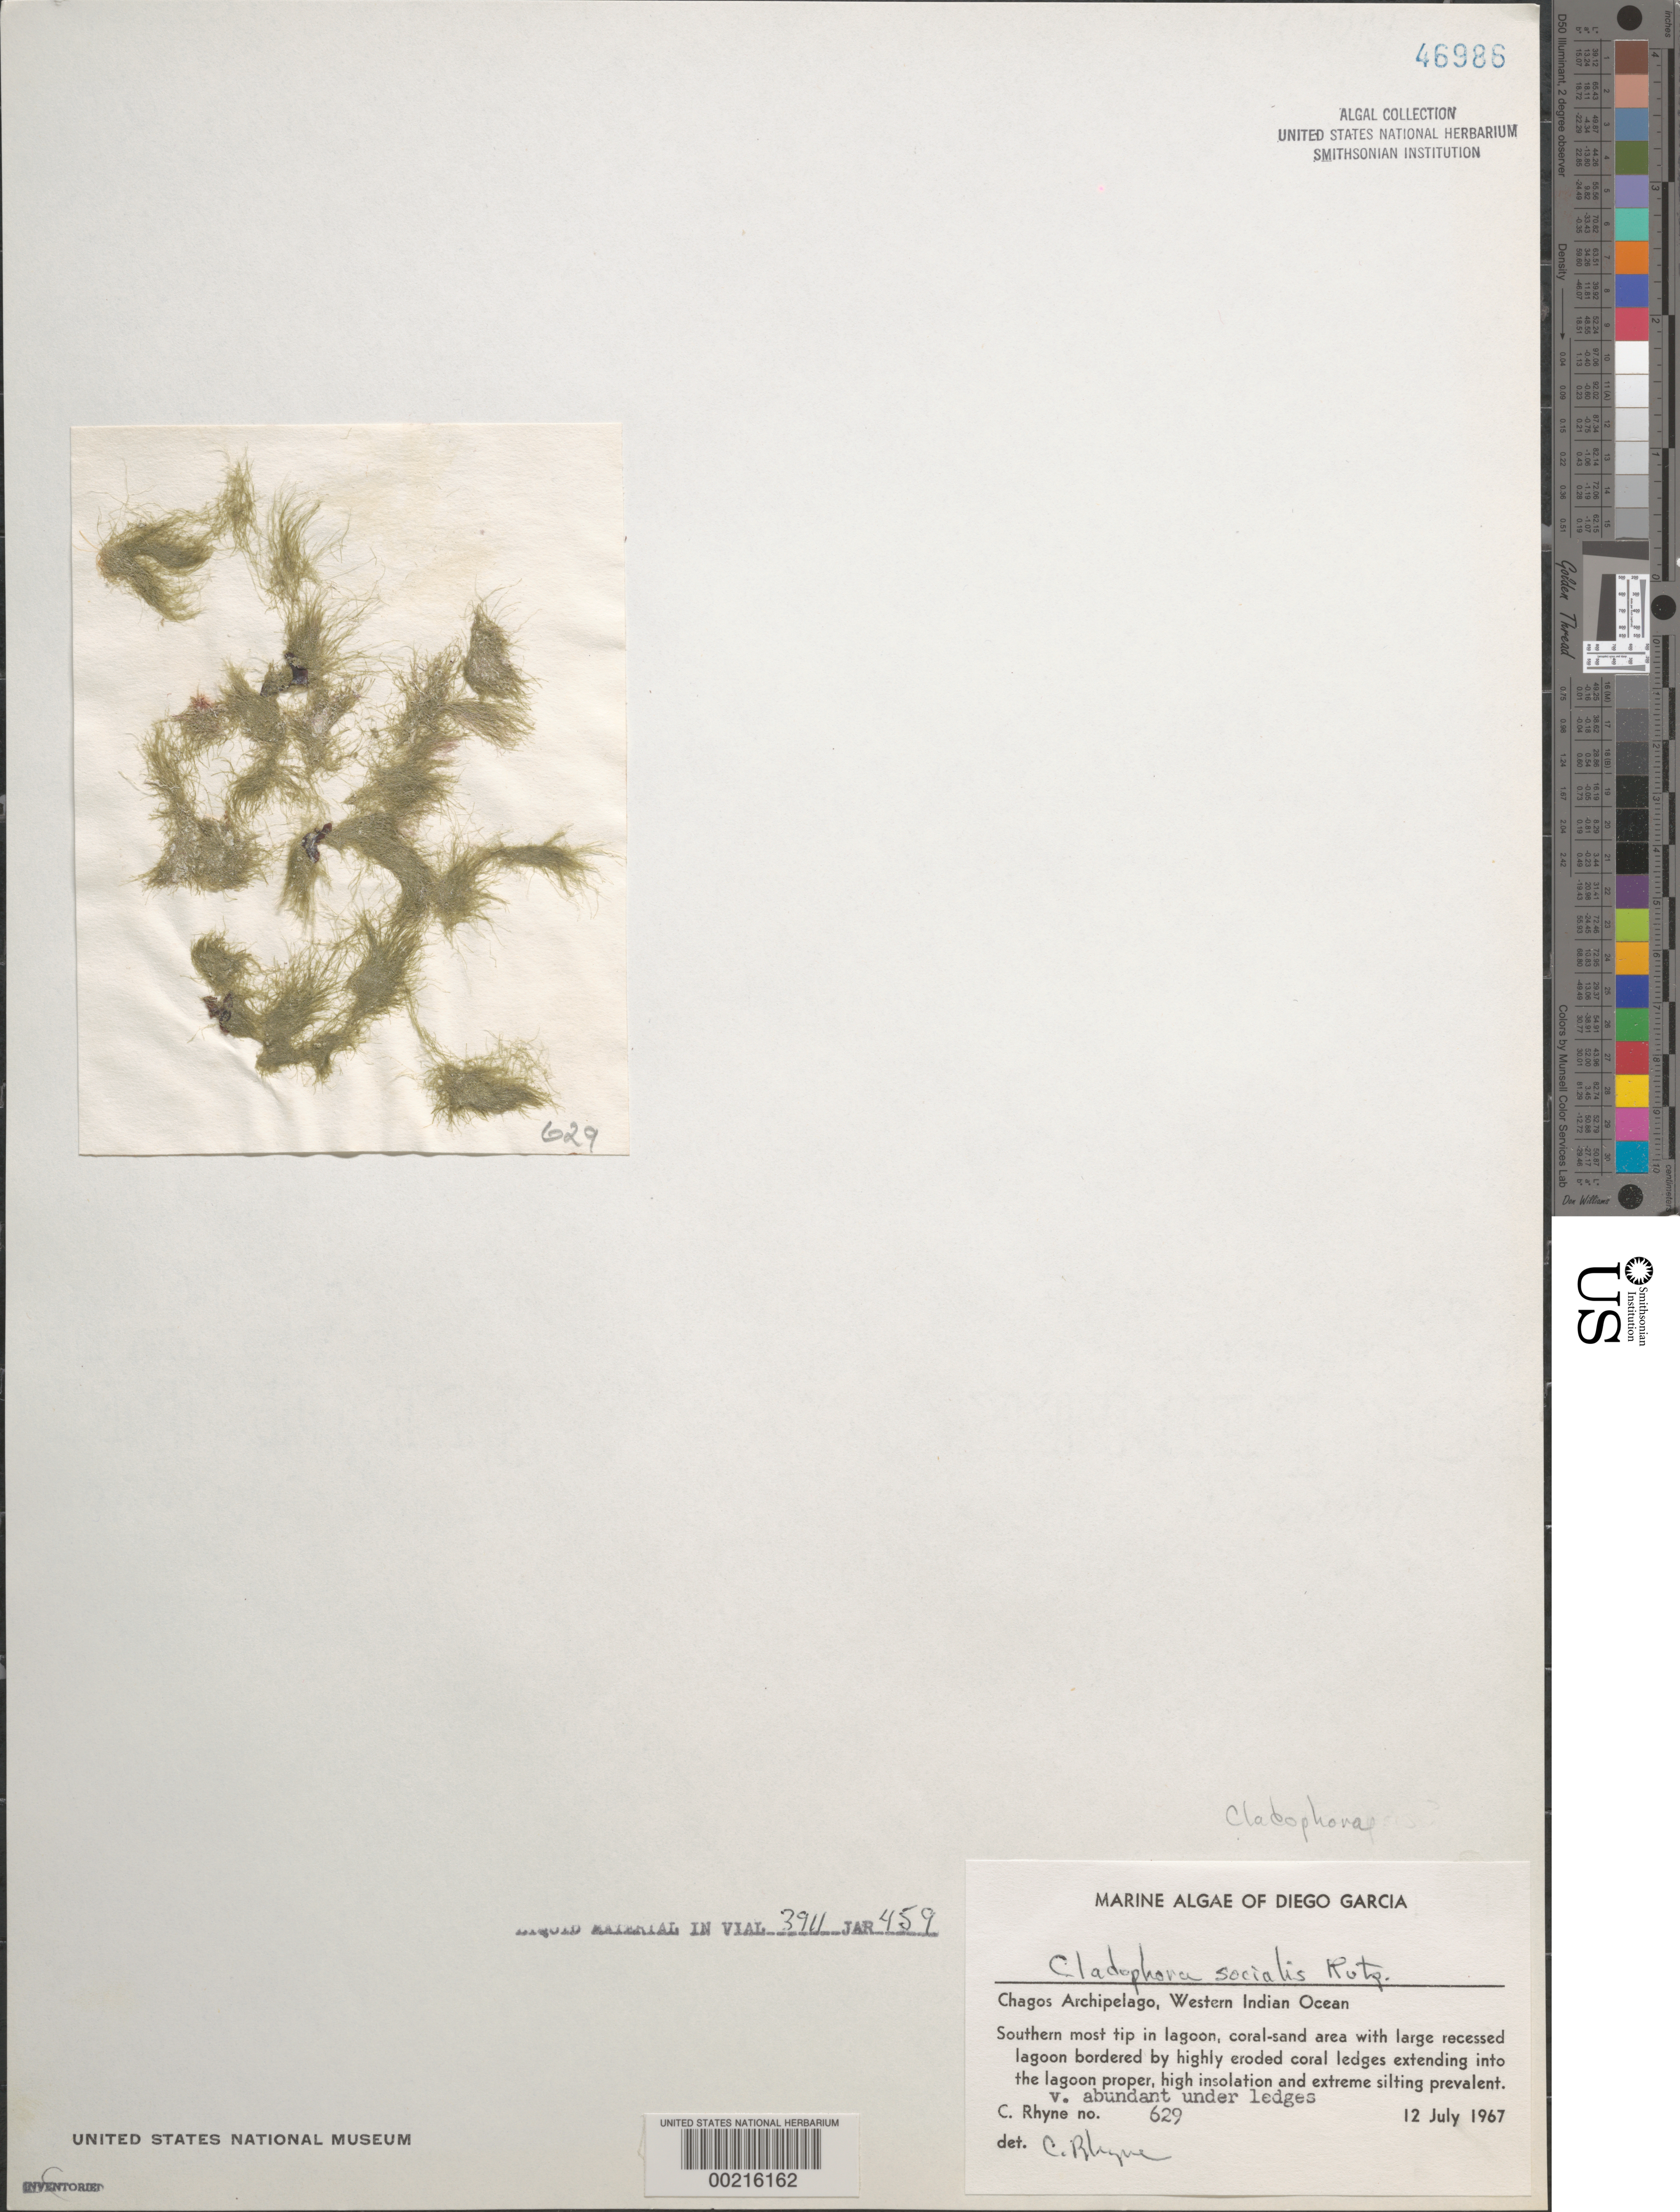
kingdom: Plantae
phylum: Chlorophyta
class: Ulvophyceae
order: Cladophorales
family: Cladophoraceae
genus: Cladophora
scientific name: Cladophora socialis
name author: Kütz.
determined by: Rhyne, C. F.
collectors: C. Rhyne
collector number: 629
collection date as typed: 12 Jul 1967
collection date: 1967-07-12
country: British Indian Ocean Territory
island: Diego Garcia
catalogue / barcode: US 46986